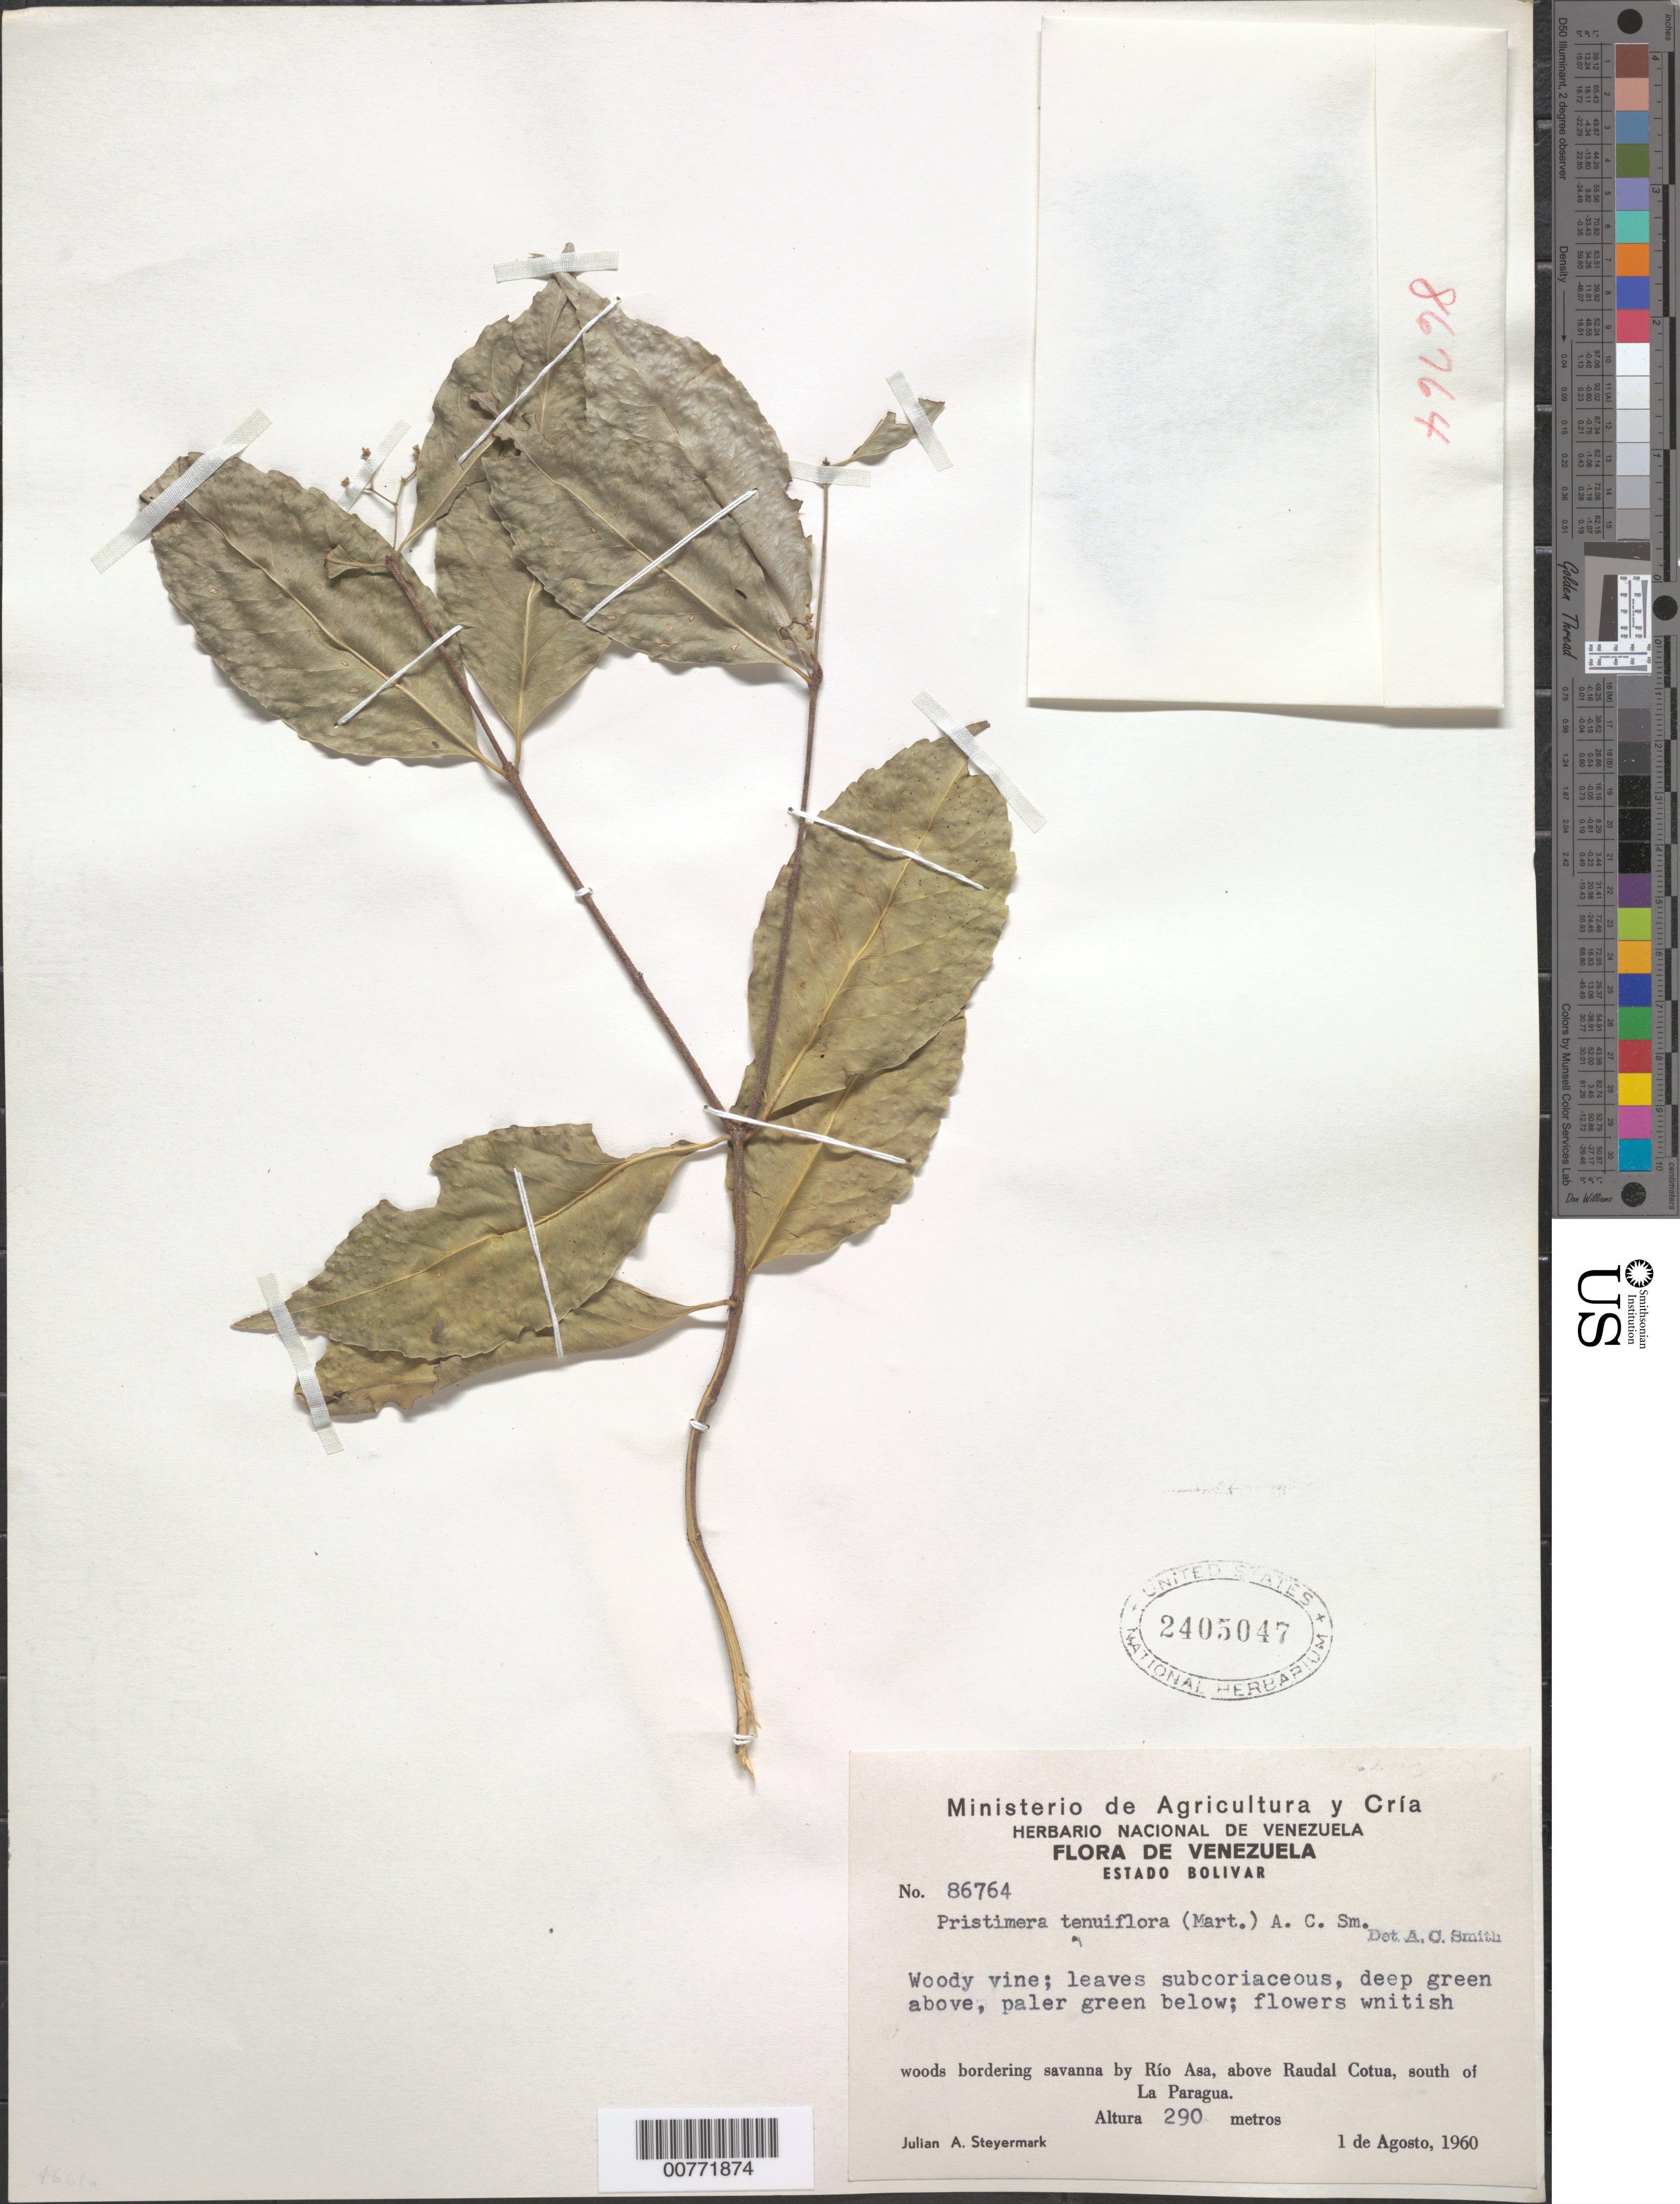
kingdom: Plantae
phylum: Tracheophyta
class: Magnoliopsida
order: Celastrales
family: Celastraceae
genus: Pristimera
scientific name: Pristimera tenuiflora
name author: (Mart. ex Peyr.) A.C. Sm.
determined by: Smith, A. C.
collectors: J. Steyermark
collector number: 86764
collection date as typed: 1-Aug-60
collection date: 1960-08-01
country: Venezuela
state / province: Bolívar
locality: Río Asa, above Raudal Cotua, S of La Paragua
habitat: Woods bordering savanna by rio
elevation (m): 290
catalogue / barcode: US 2405047